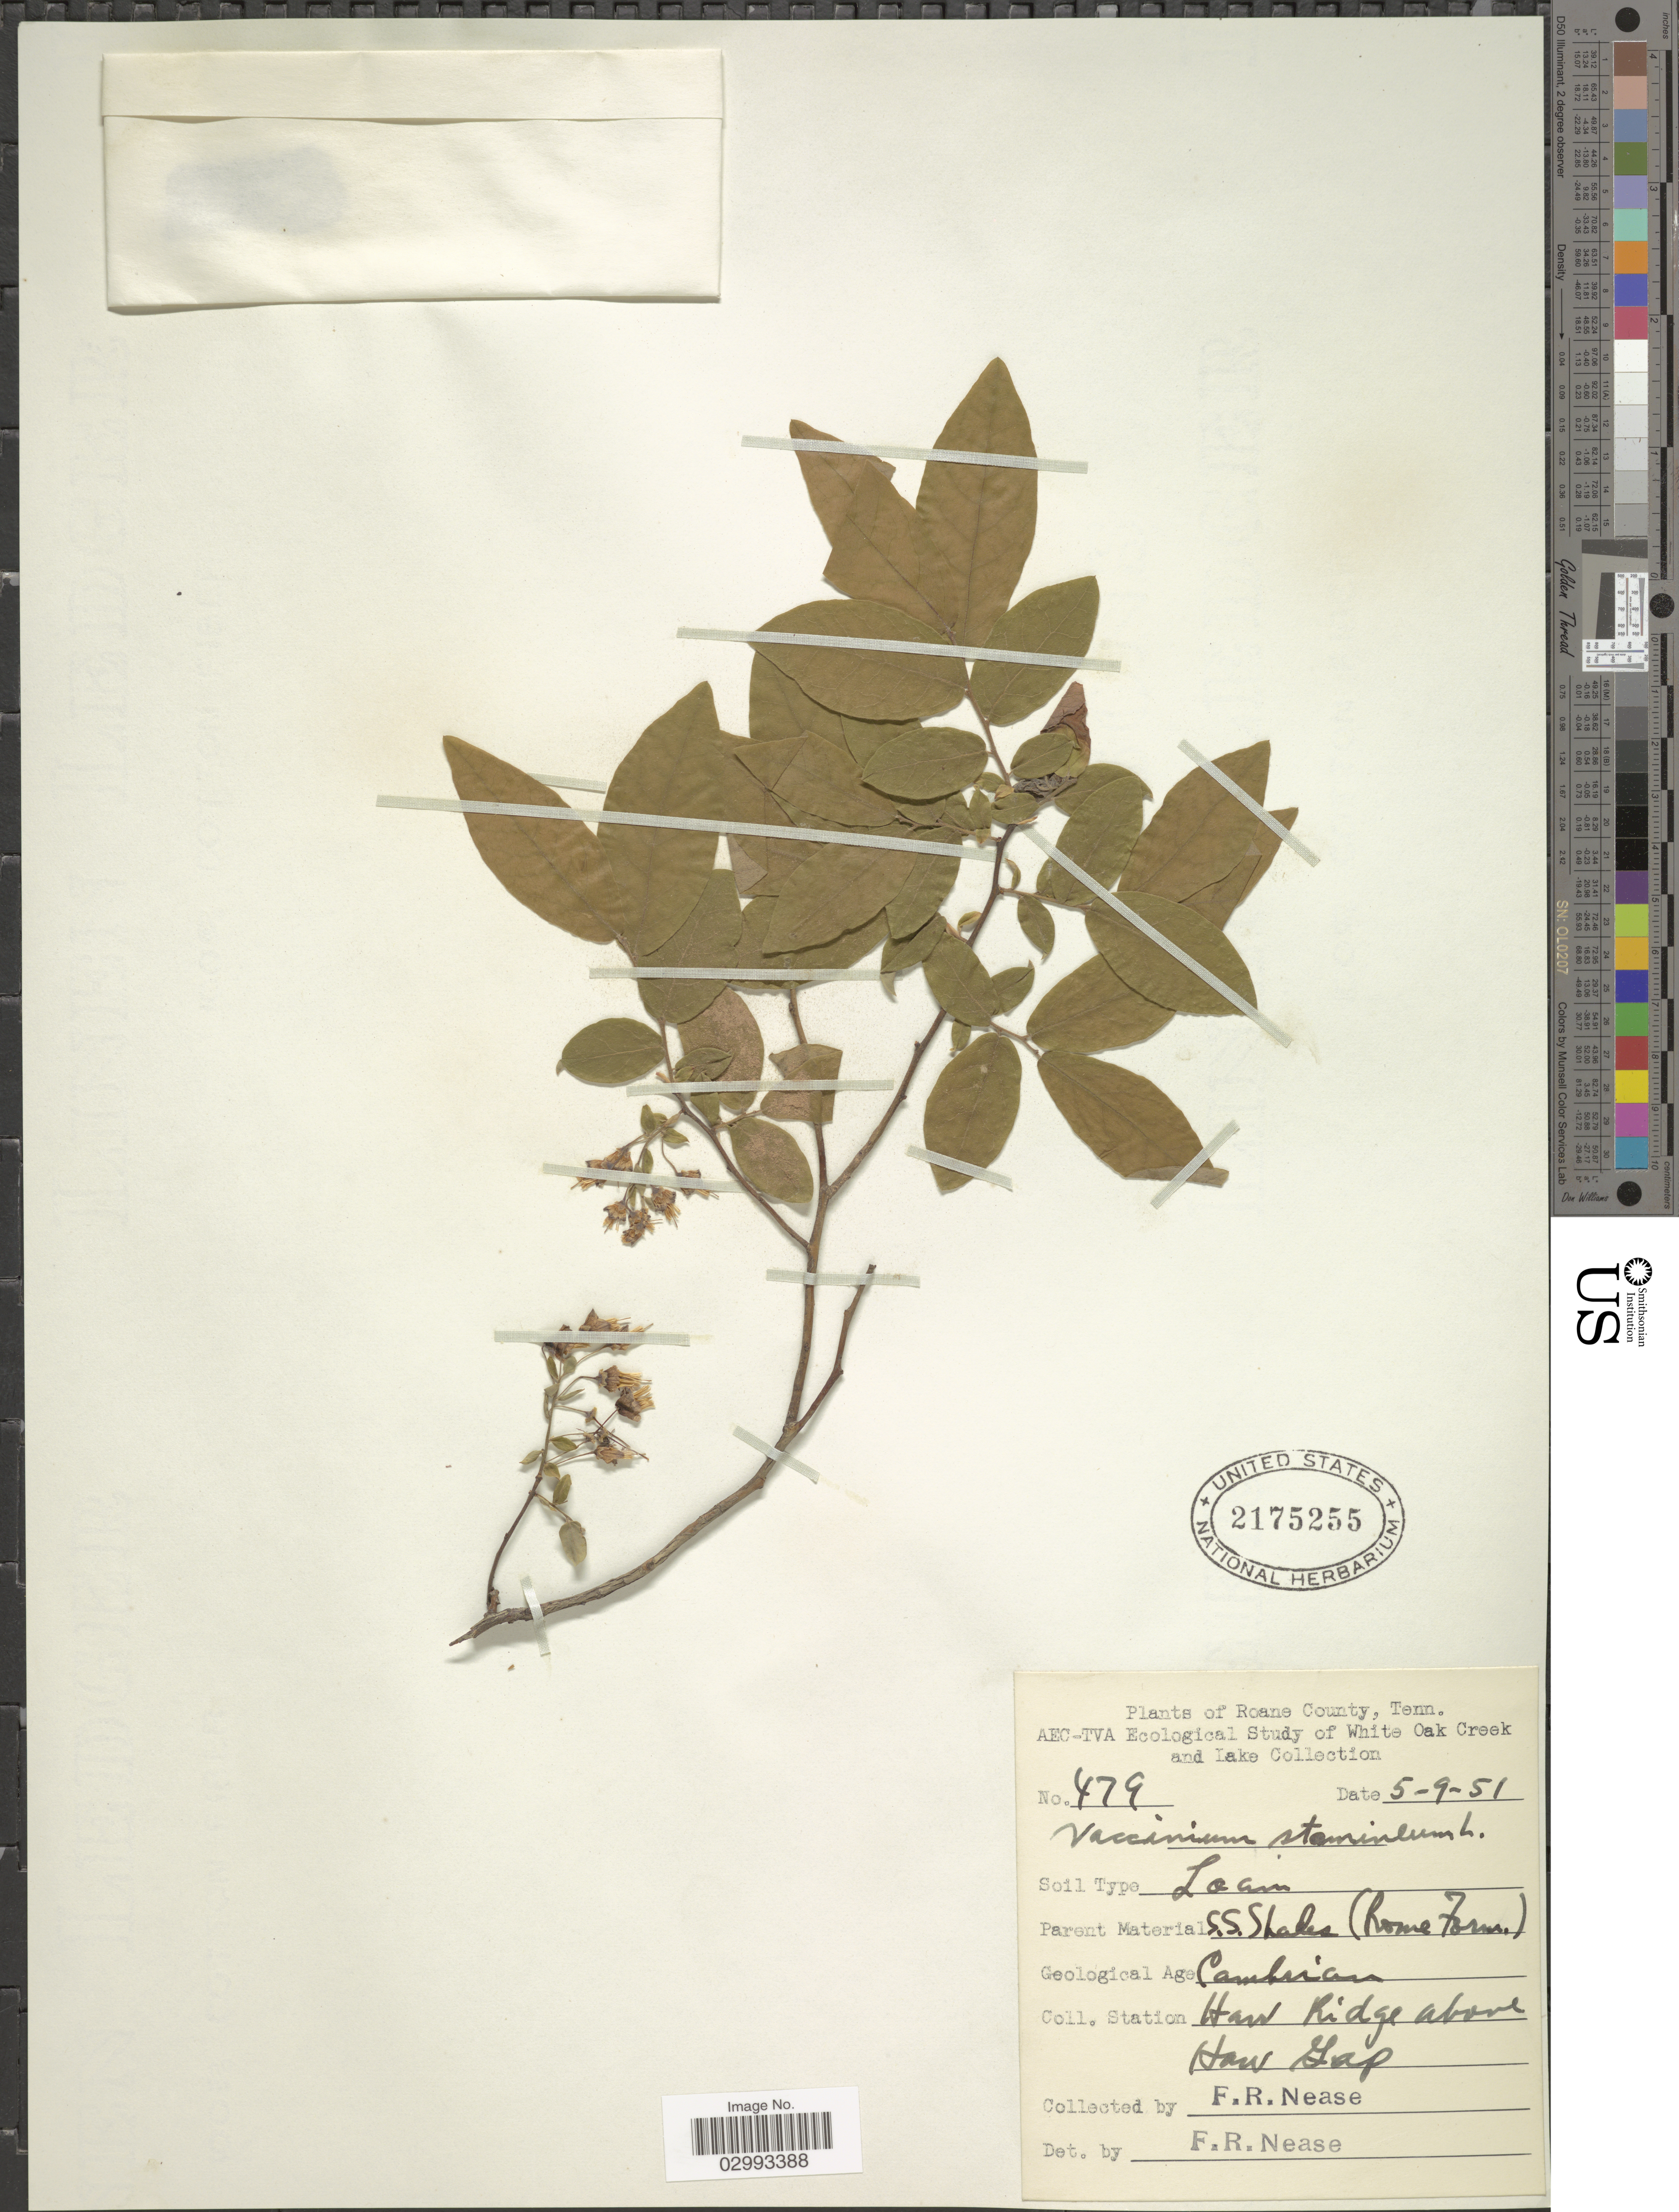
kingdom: Plantae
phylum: Tracheophyta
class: Magnoliopsida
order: Ericales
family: Ericaceae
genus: Polycodium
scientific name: Polycodium stamineum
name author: (L.) Greene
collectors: F. Nease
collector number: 479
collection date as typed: Transcribed d/m/y: 9/5/51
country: United States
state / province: Tennessee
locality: Roane County. Haw Ridge above Haw Gap.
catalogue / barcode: US 2175255